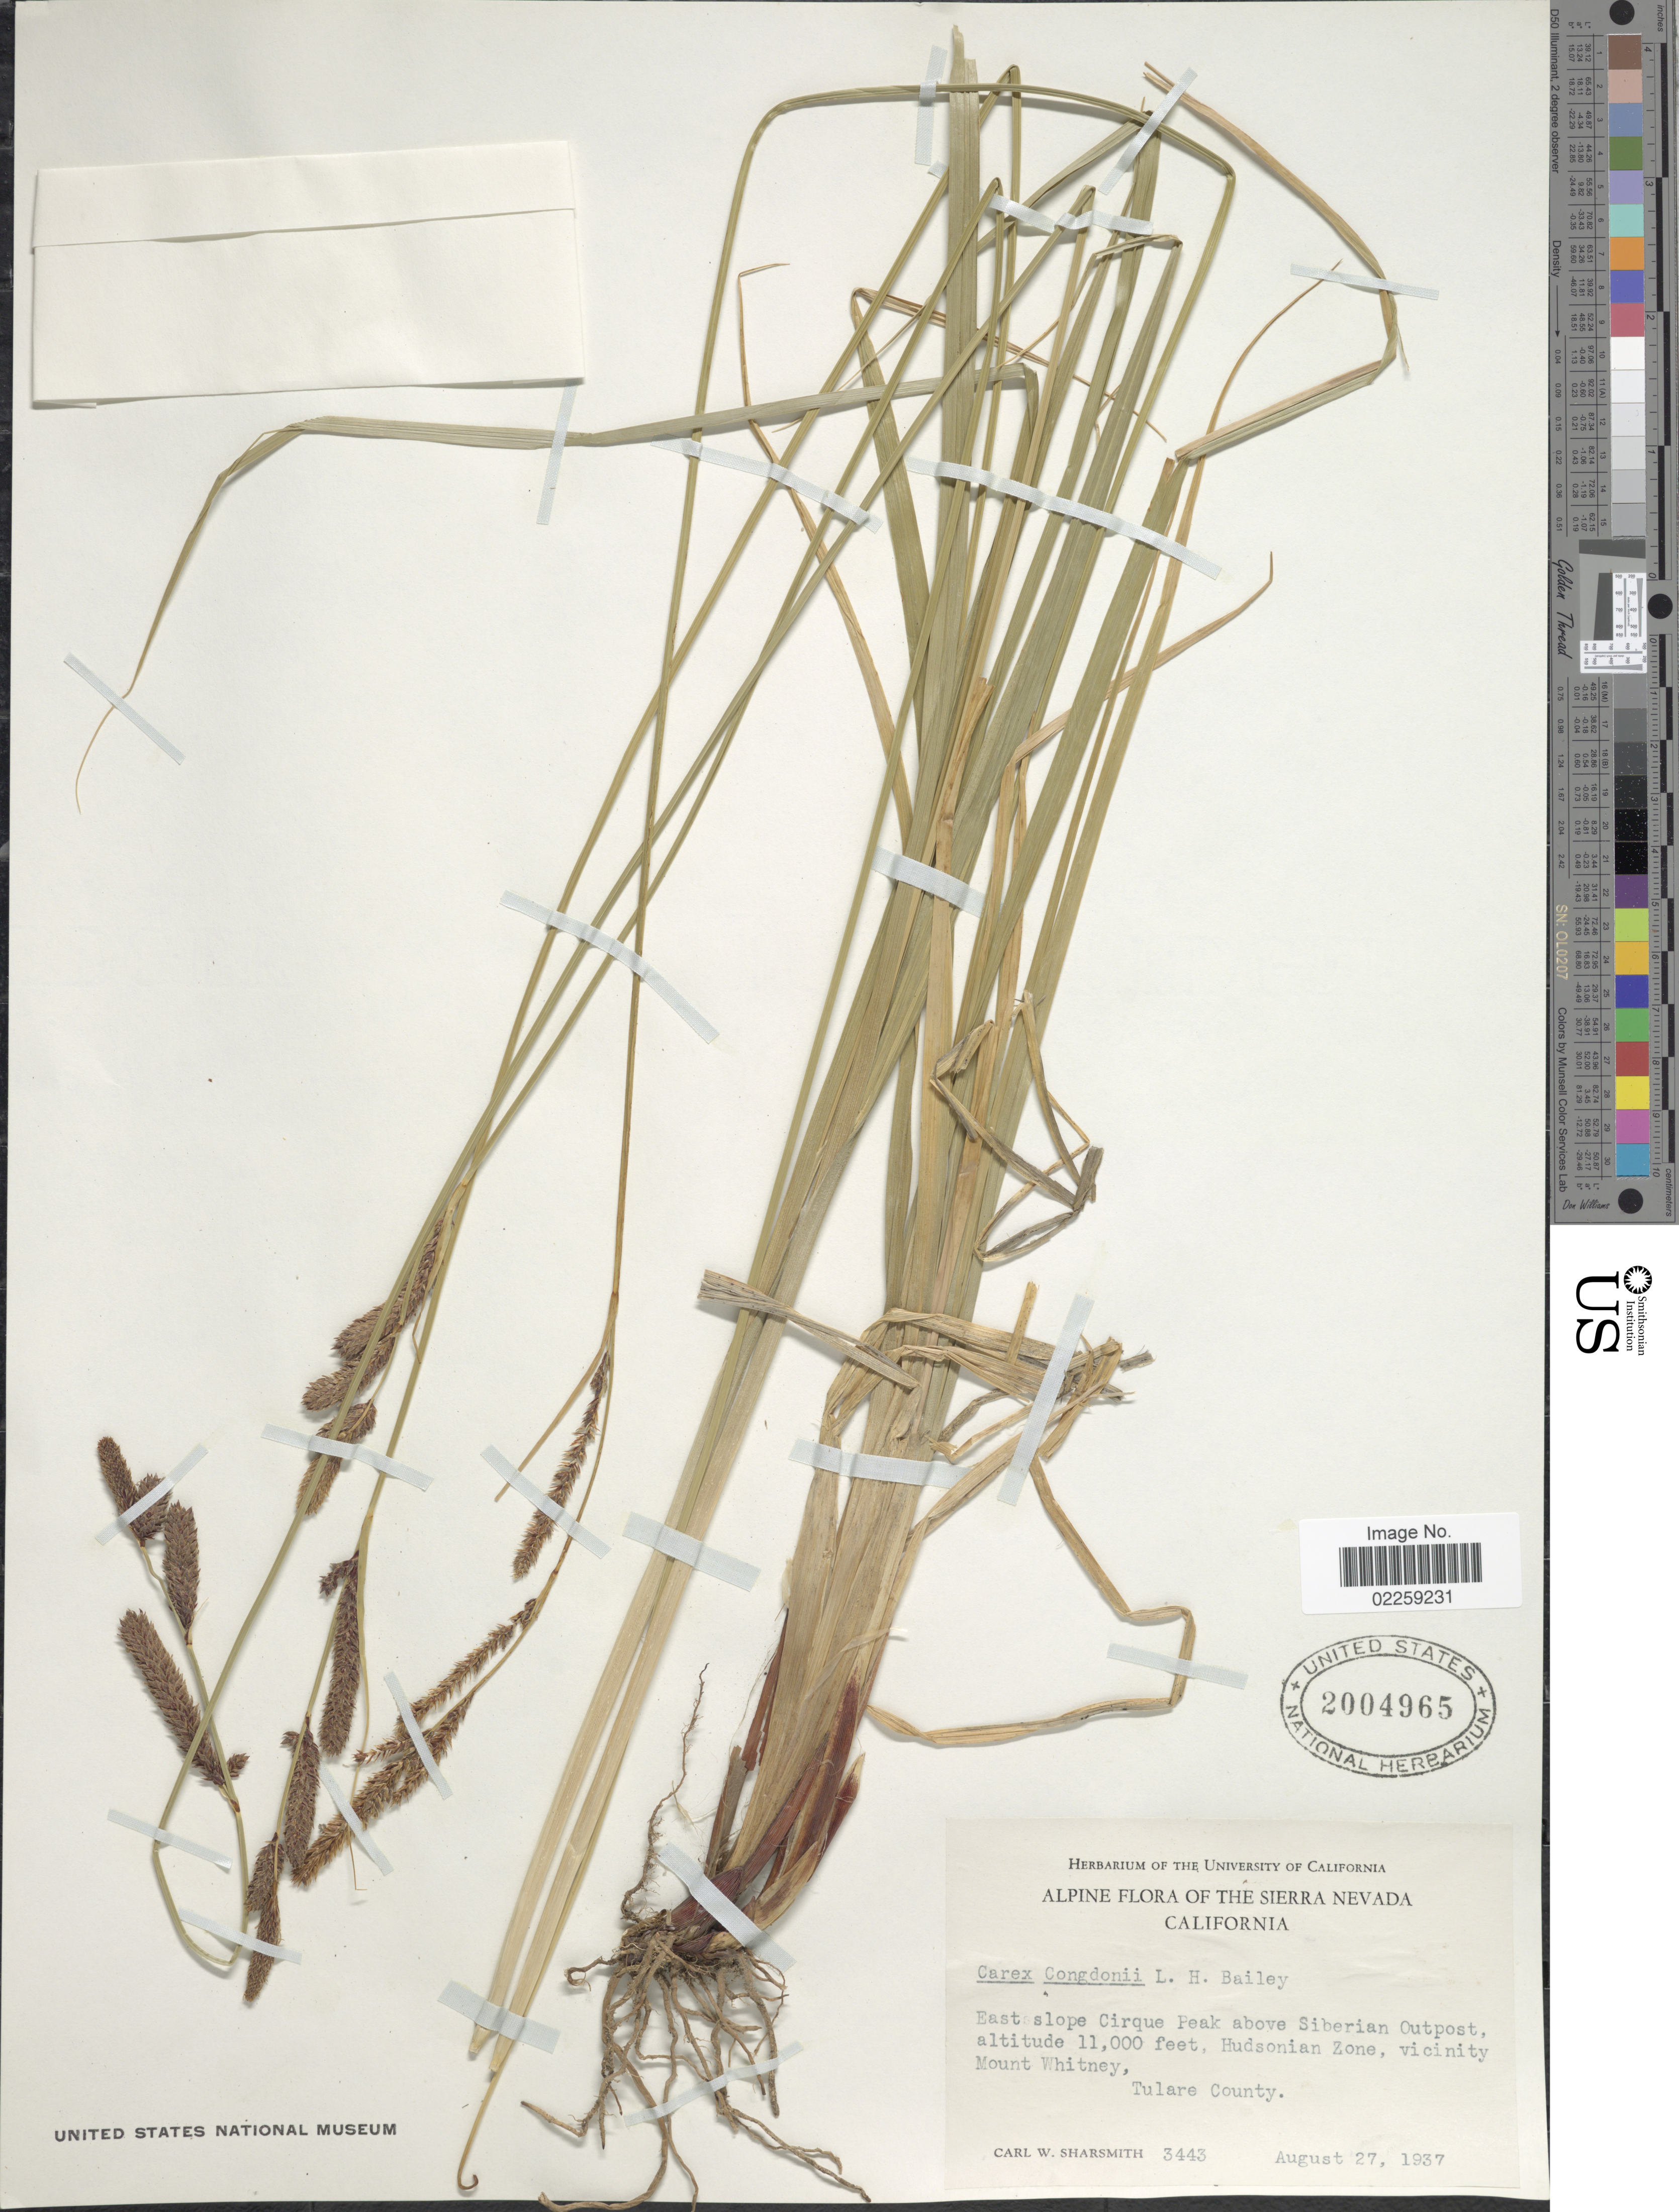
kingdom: Plantae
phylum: Tracheophyta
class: Liliopsida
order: Poales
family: Cyperaceae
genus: Carex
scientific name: Carex congdonii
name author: L.H. Bailey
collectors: C. Sharsmith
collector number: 3443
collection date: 1937-08-27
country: United States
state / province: California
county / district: Tulare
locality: Alpine, of the Sierra Nevada, East slope Cirque Peak above Siberian Outpost, Hudsonian Zone, vicinity of Mount Whitney, Tulare County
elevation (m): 3353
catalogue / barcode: US 2004965